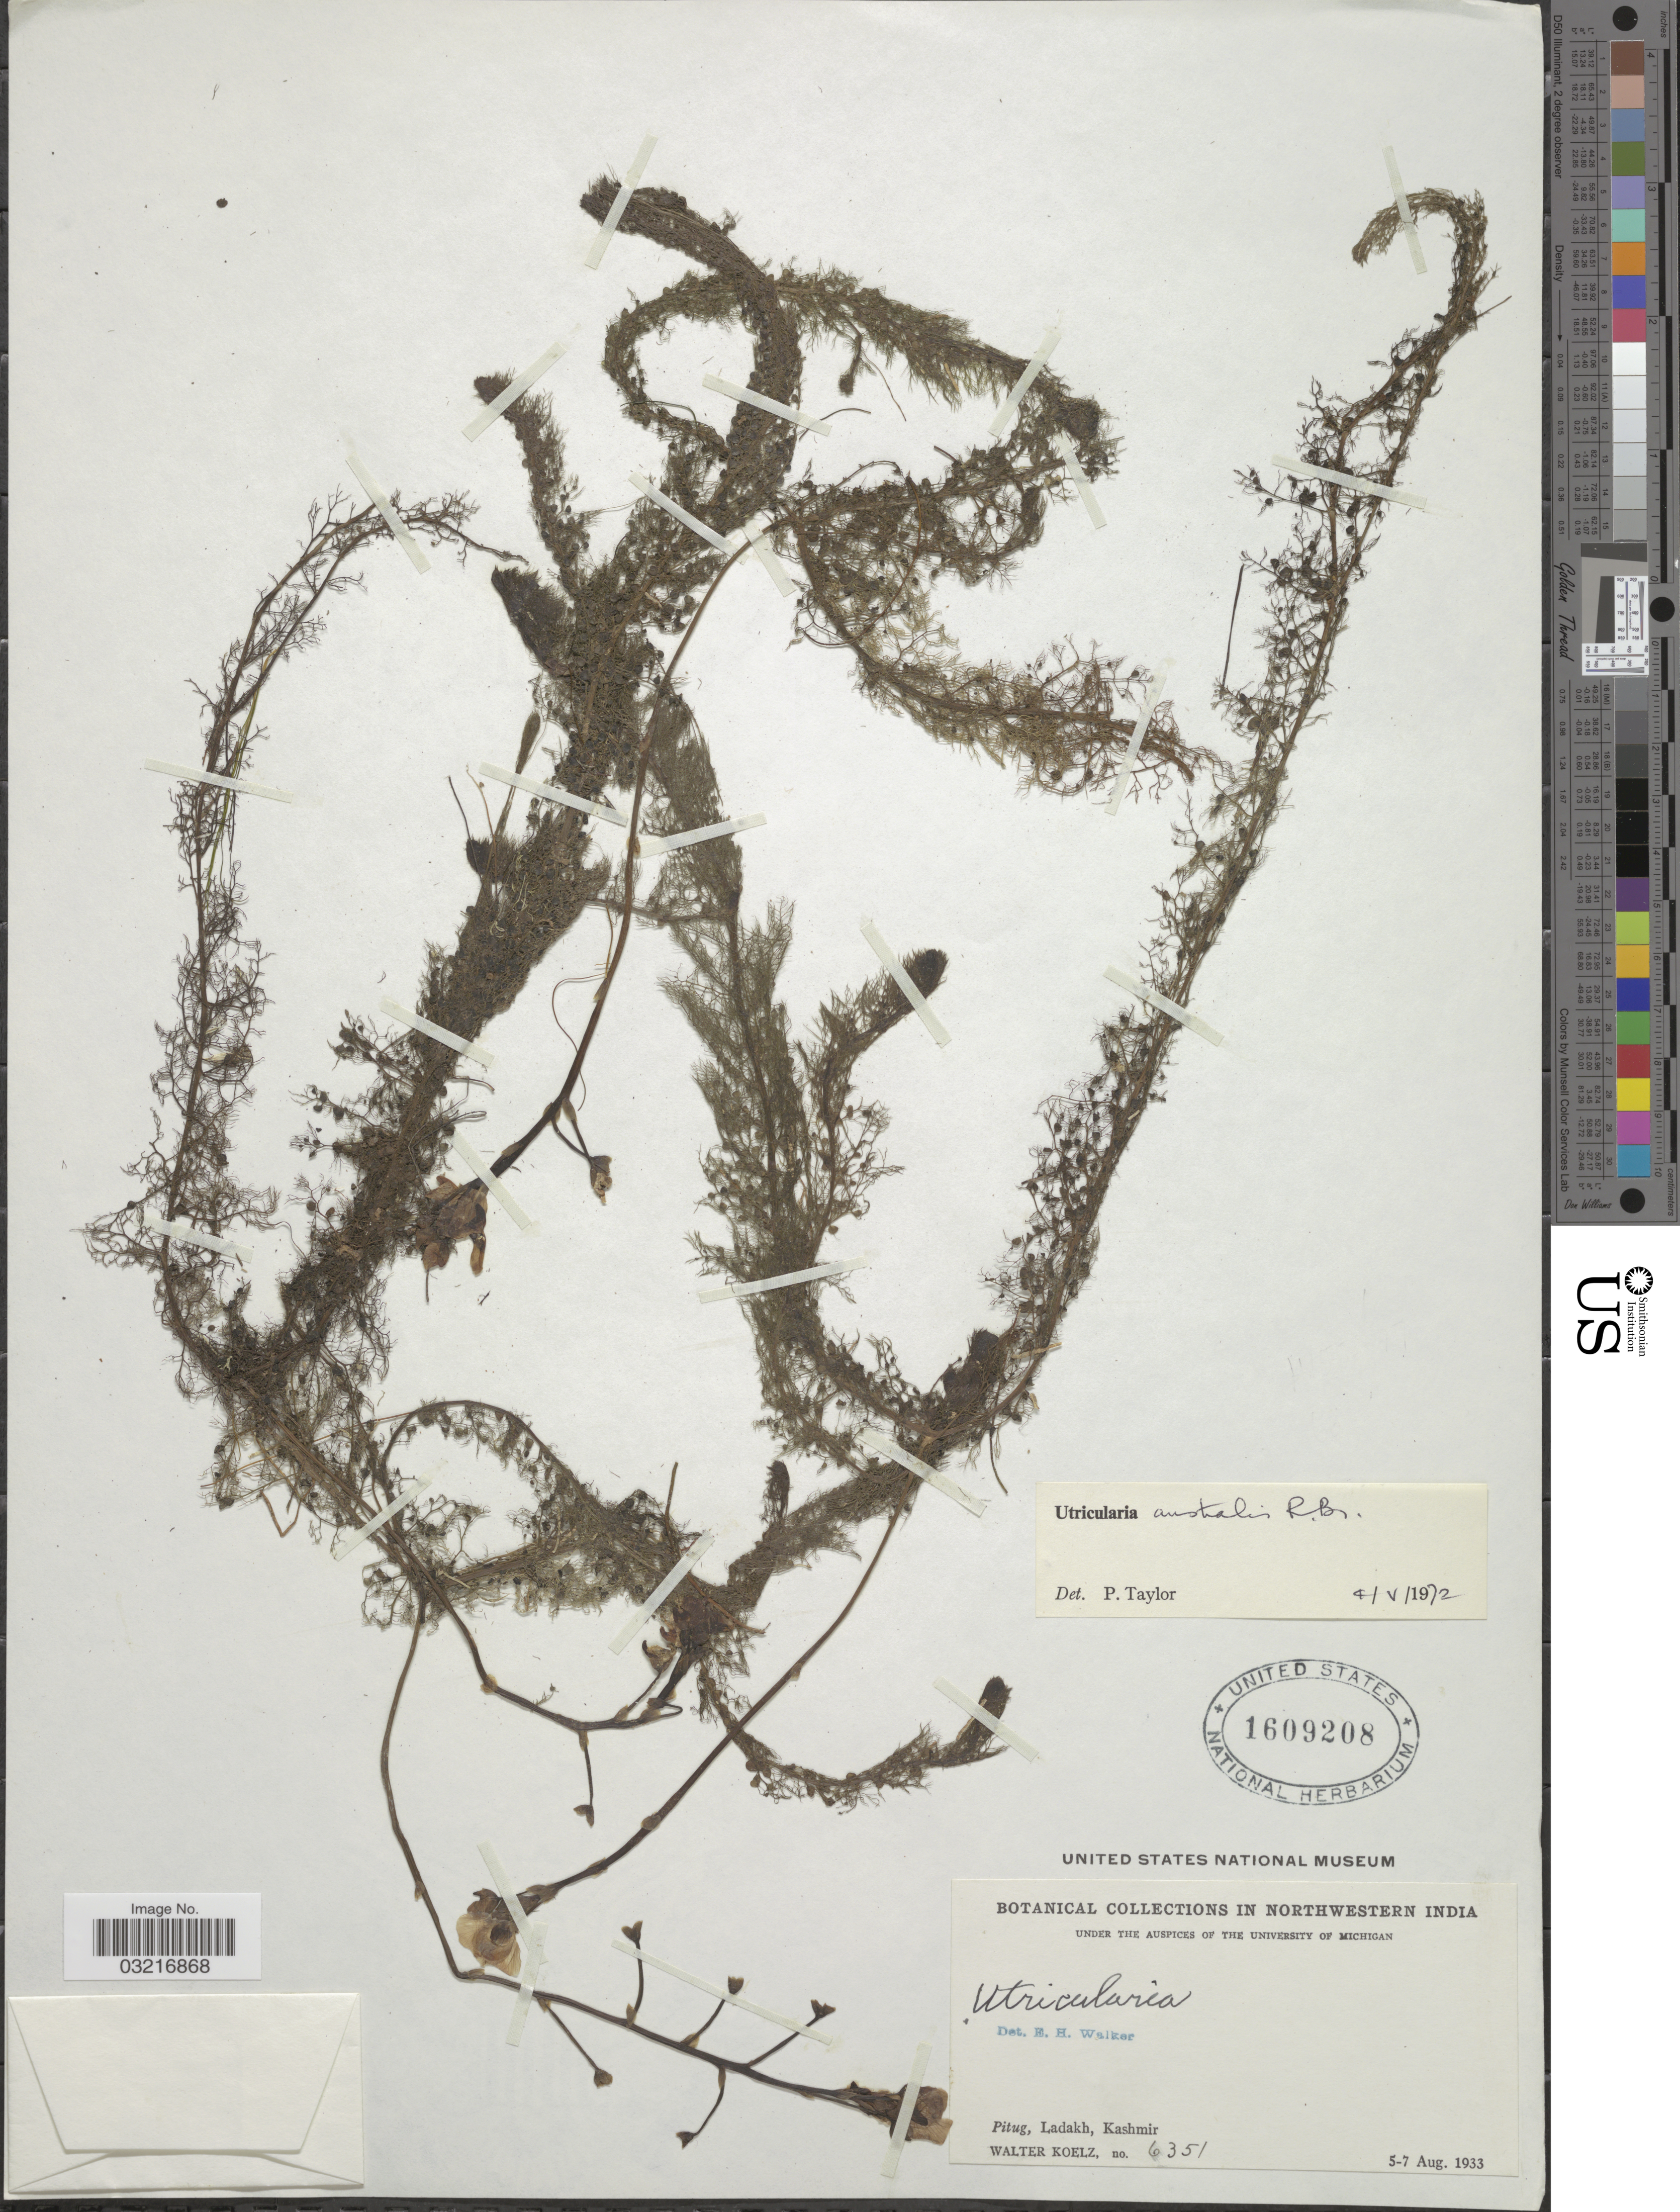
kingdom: Plantae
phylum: Tracheophyta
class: Magnoliopsida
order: Lamiales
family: Lentibulariaceae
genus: Utricularia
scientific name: Utricularia australis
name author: R. Br.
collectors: W. N. Koelz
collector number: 6351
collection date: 1933-08-05/1933-08-07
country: India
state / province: Jammu and Kashmir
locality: Northwestern India, Pitug, Ladakh, Kashmir.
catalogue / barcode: US 1609208